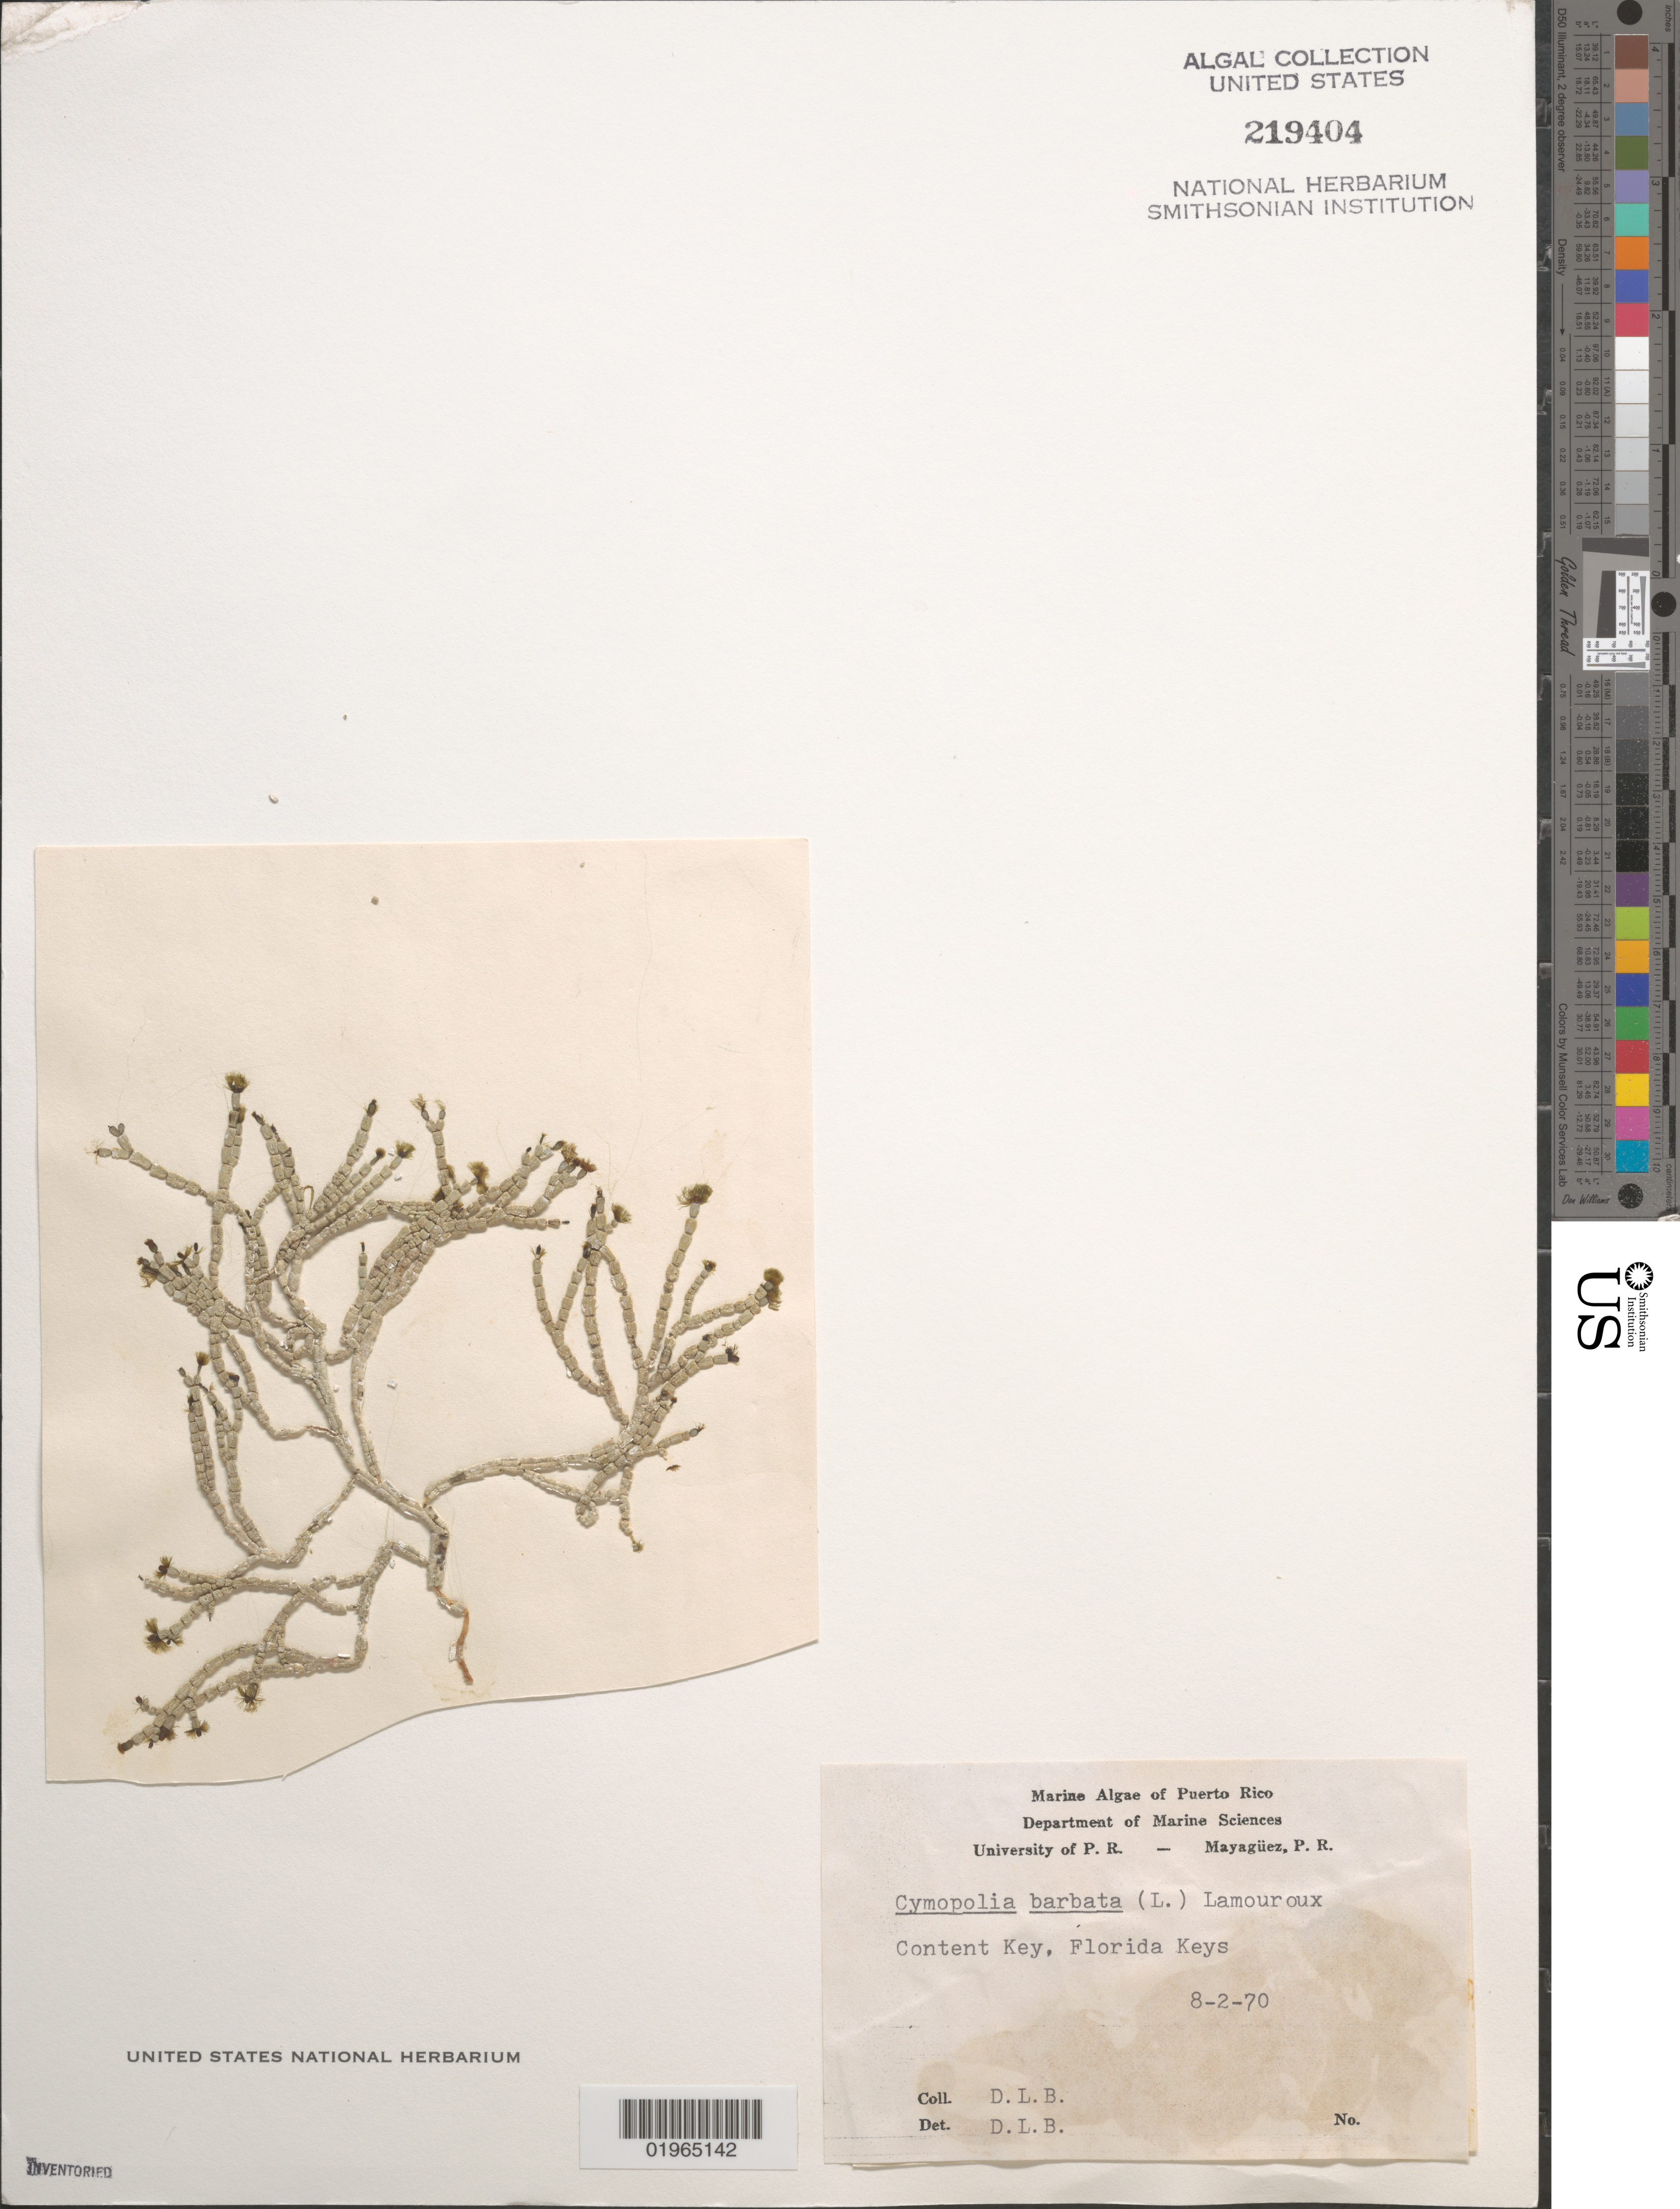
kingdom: Plantae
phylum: Chlorophyta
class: Ulvophyceae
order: Dasycladales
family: Dasycladaceae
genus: Cymopolia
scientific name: Cymopolia barbata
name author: (L.) J.V.Lamouroux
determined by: Ballantine, D. L.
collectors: D.L. Ballantine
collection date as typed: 02 Aug 1970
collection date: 1970-08-02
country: United States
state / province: Florida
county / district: Monroe County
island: Content Key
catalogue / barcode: US 219404